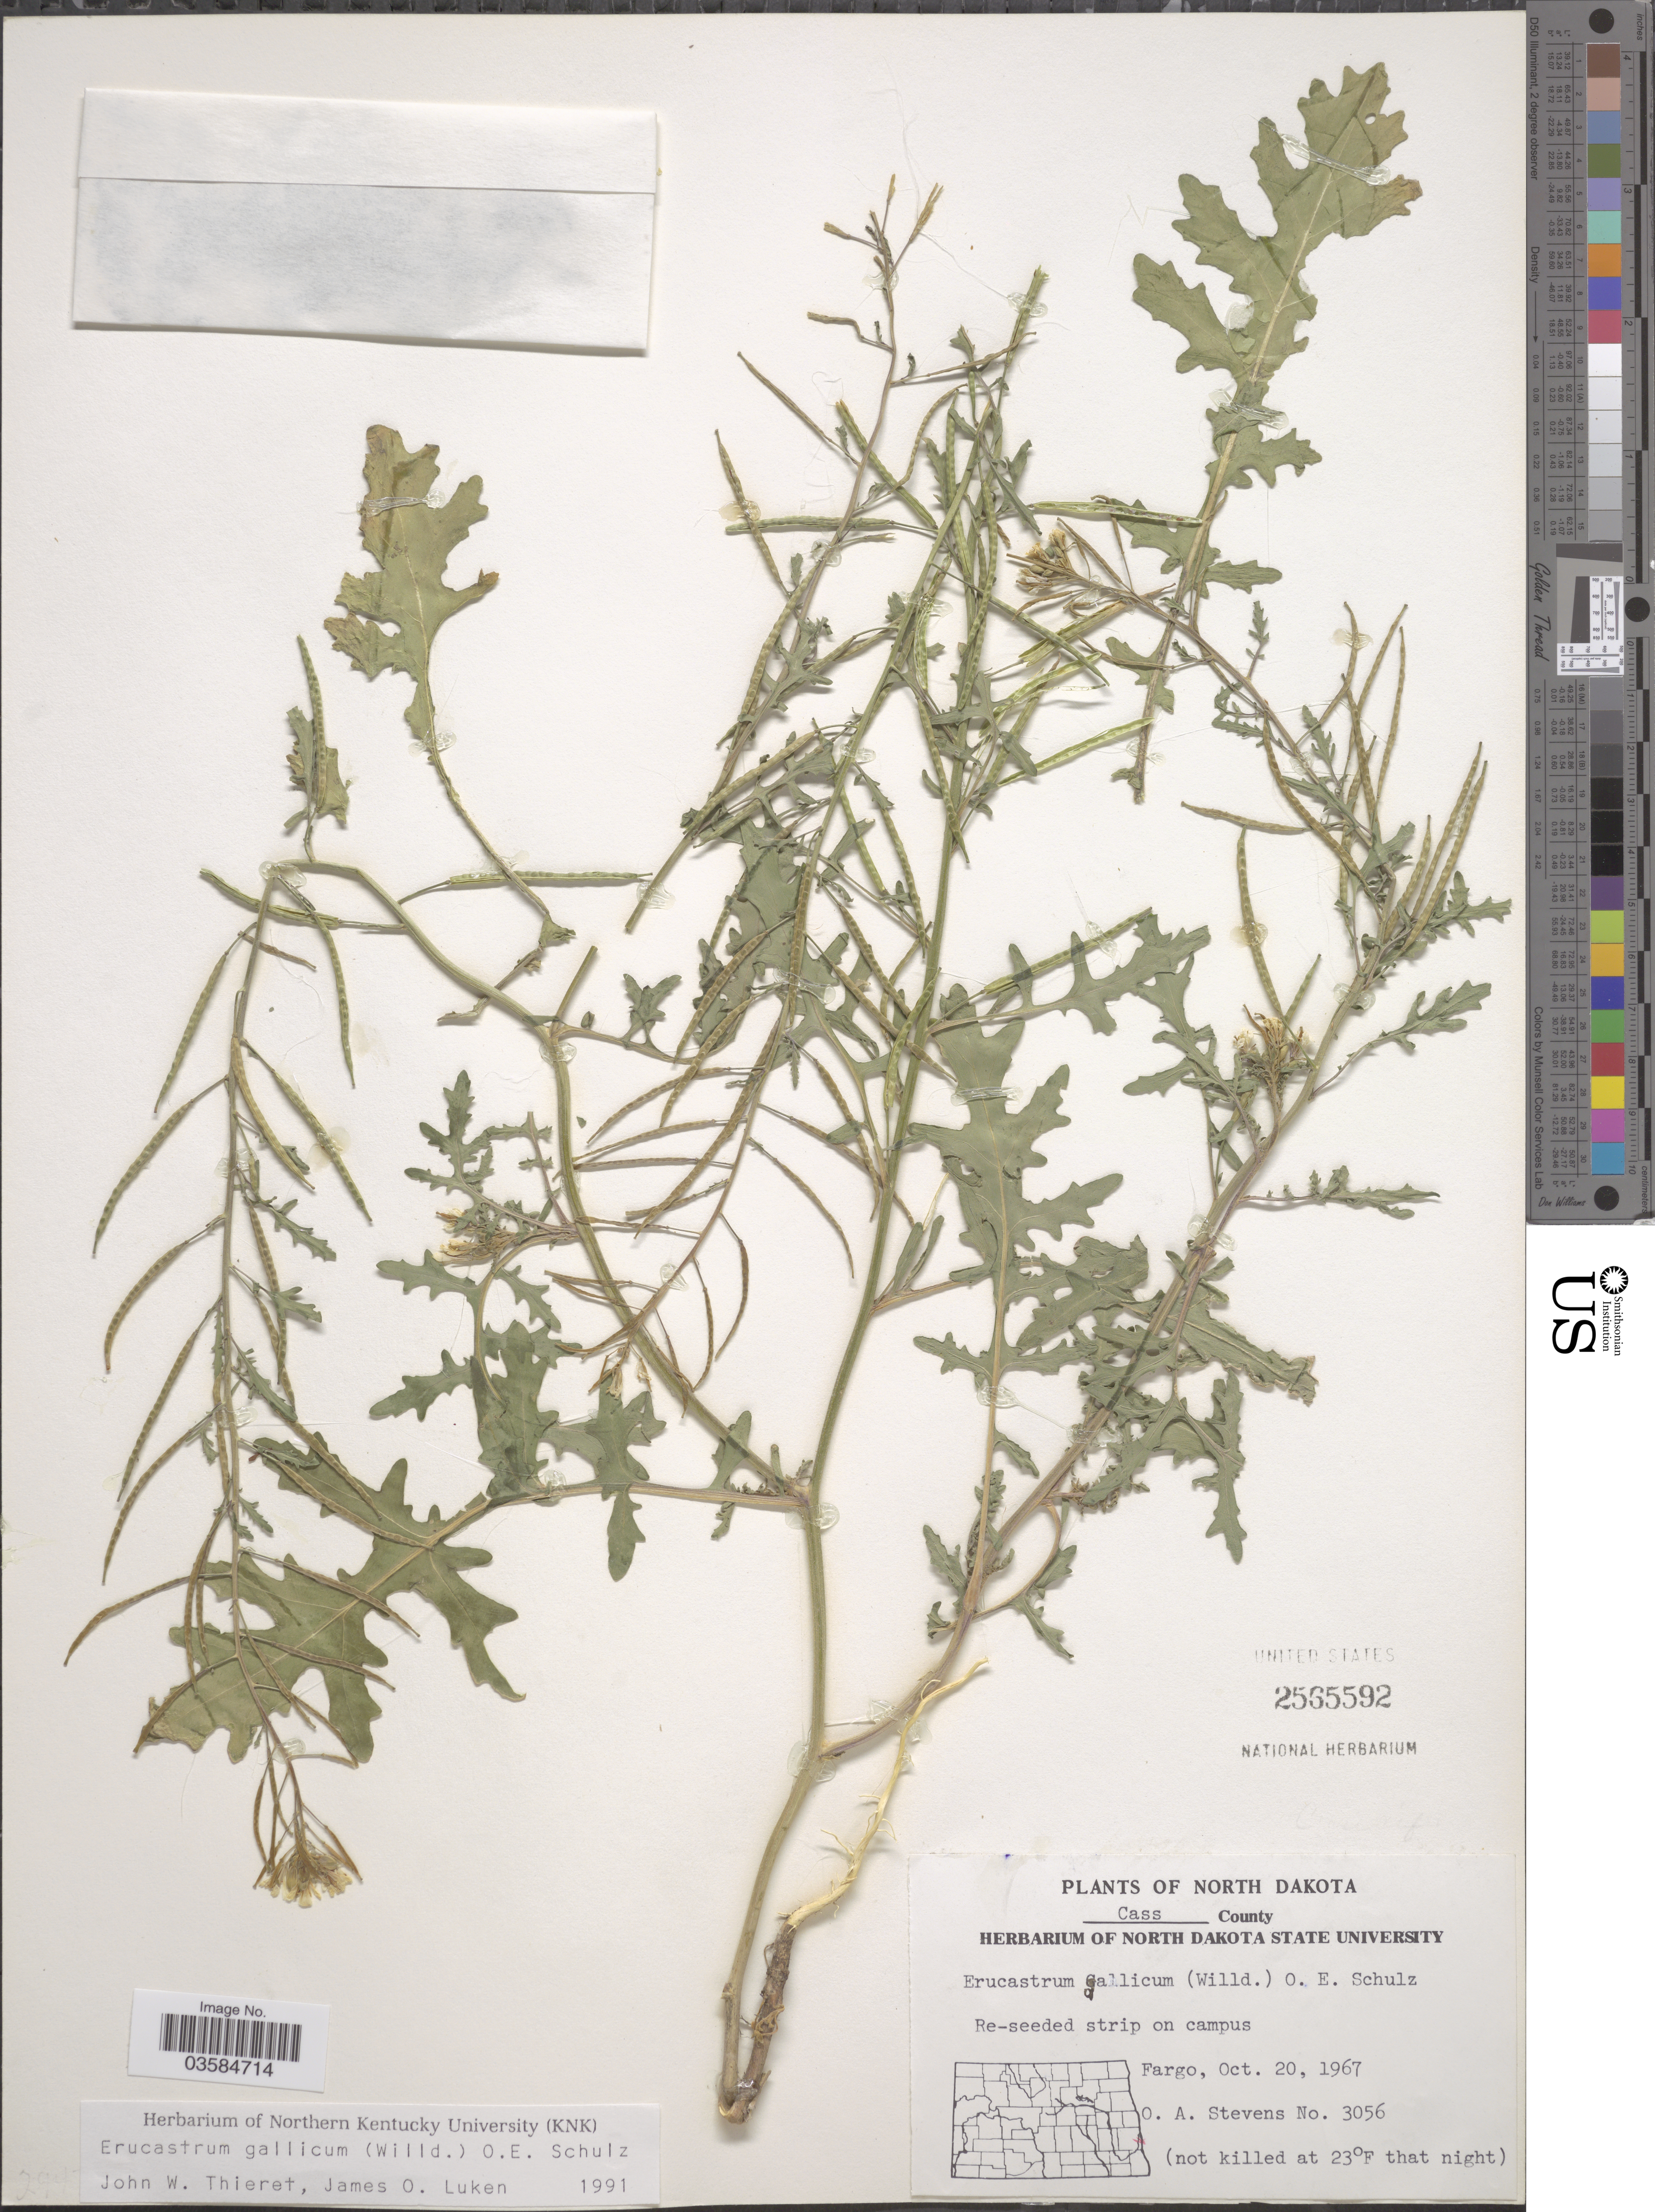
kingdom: Plantae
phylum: Tracheophyta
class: Magnoliopsida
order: Brassicales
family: Brassicaceae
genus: Erucastrum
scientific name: Erucastrum gallicum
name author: (Willd.) O.E. Schulz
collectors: O. A. Stevens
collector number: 3056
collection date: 1967-10-20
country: United States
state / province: North Dakota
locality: Cass County. Fargo.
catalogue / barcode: US 2565592